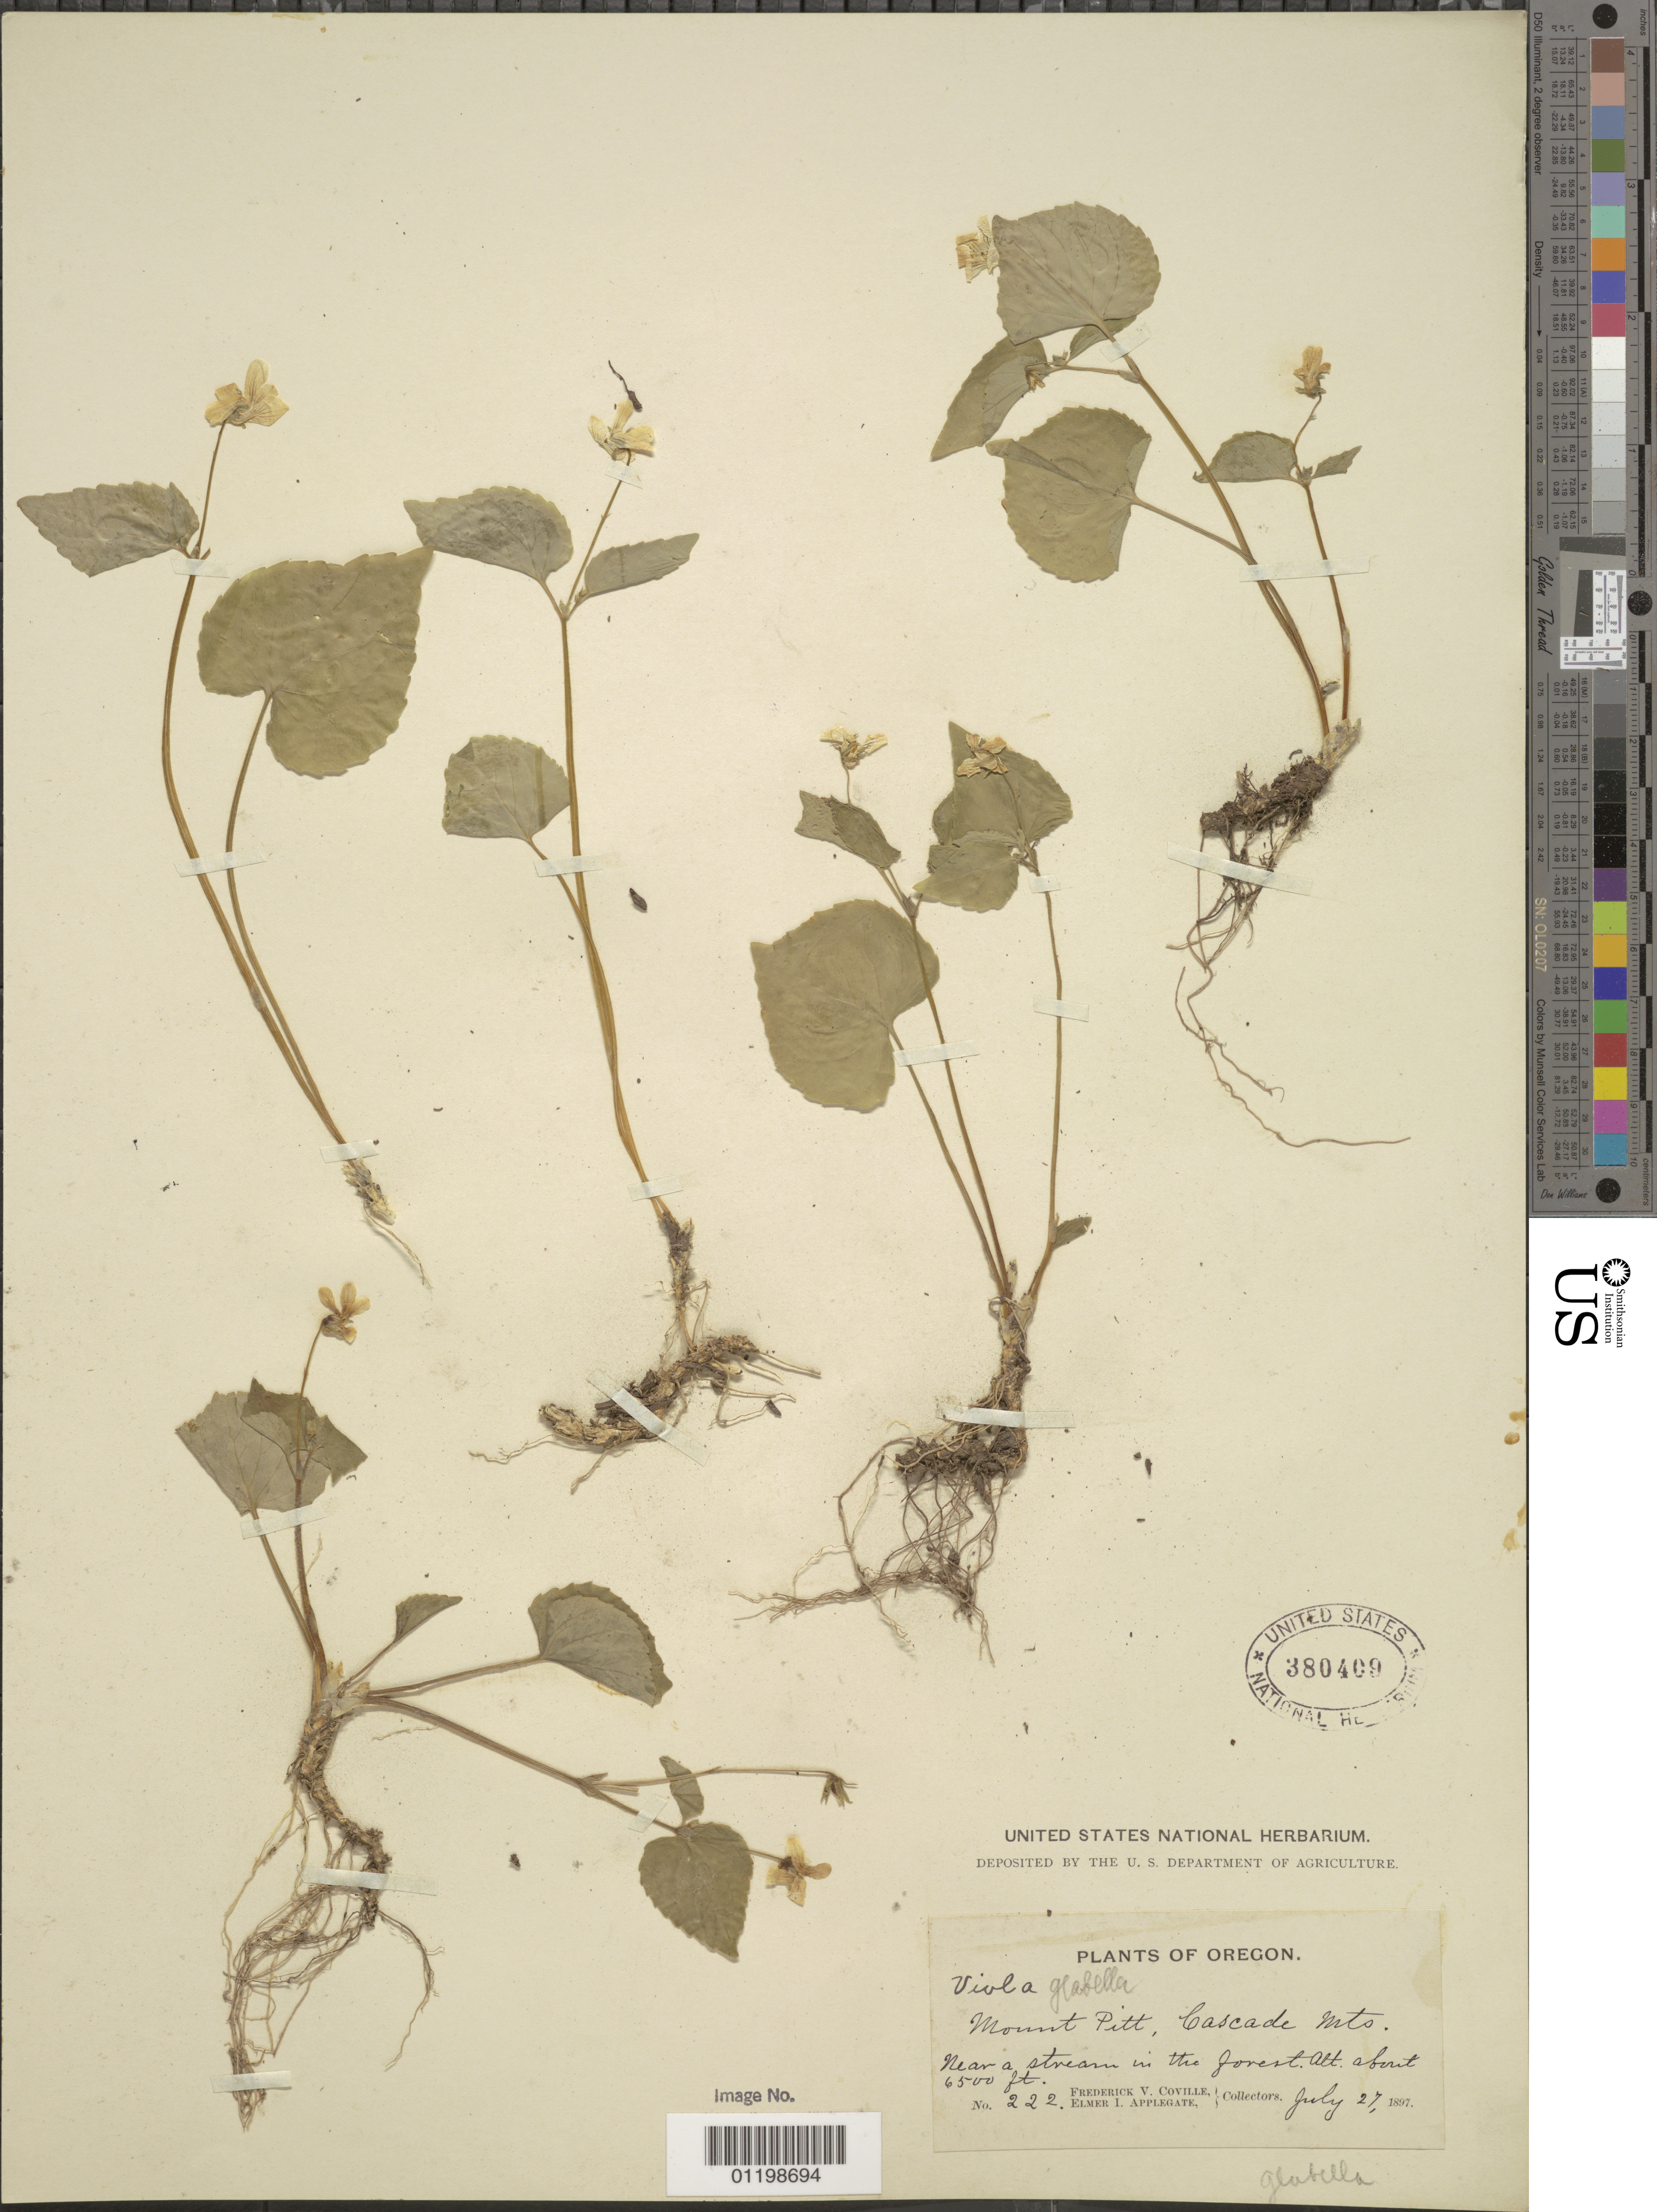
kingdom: Plantae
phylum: Tracheophyta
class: Magnoliopsida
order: Malpighiales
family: Violaceae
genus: Viola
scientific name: Viola glabella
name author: Nutt.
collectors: F. V. Coville & E. I. Applegate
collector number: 222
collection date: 1897-07-27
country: United States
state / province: Oregon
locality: Mount Pitt, Cascade Mts, near a stream in the forest.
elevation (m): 1981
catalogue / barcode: US 380409